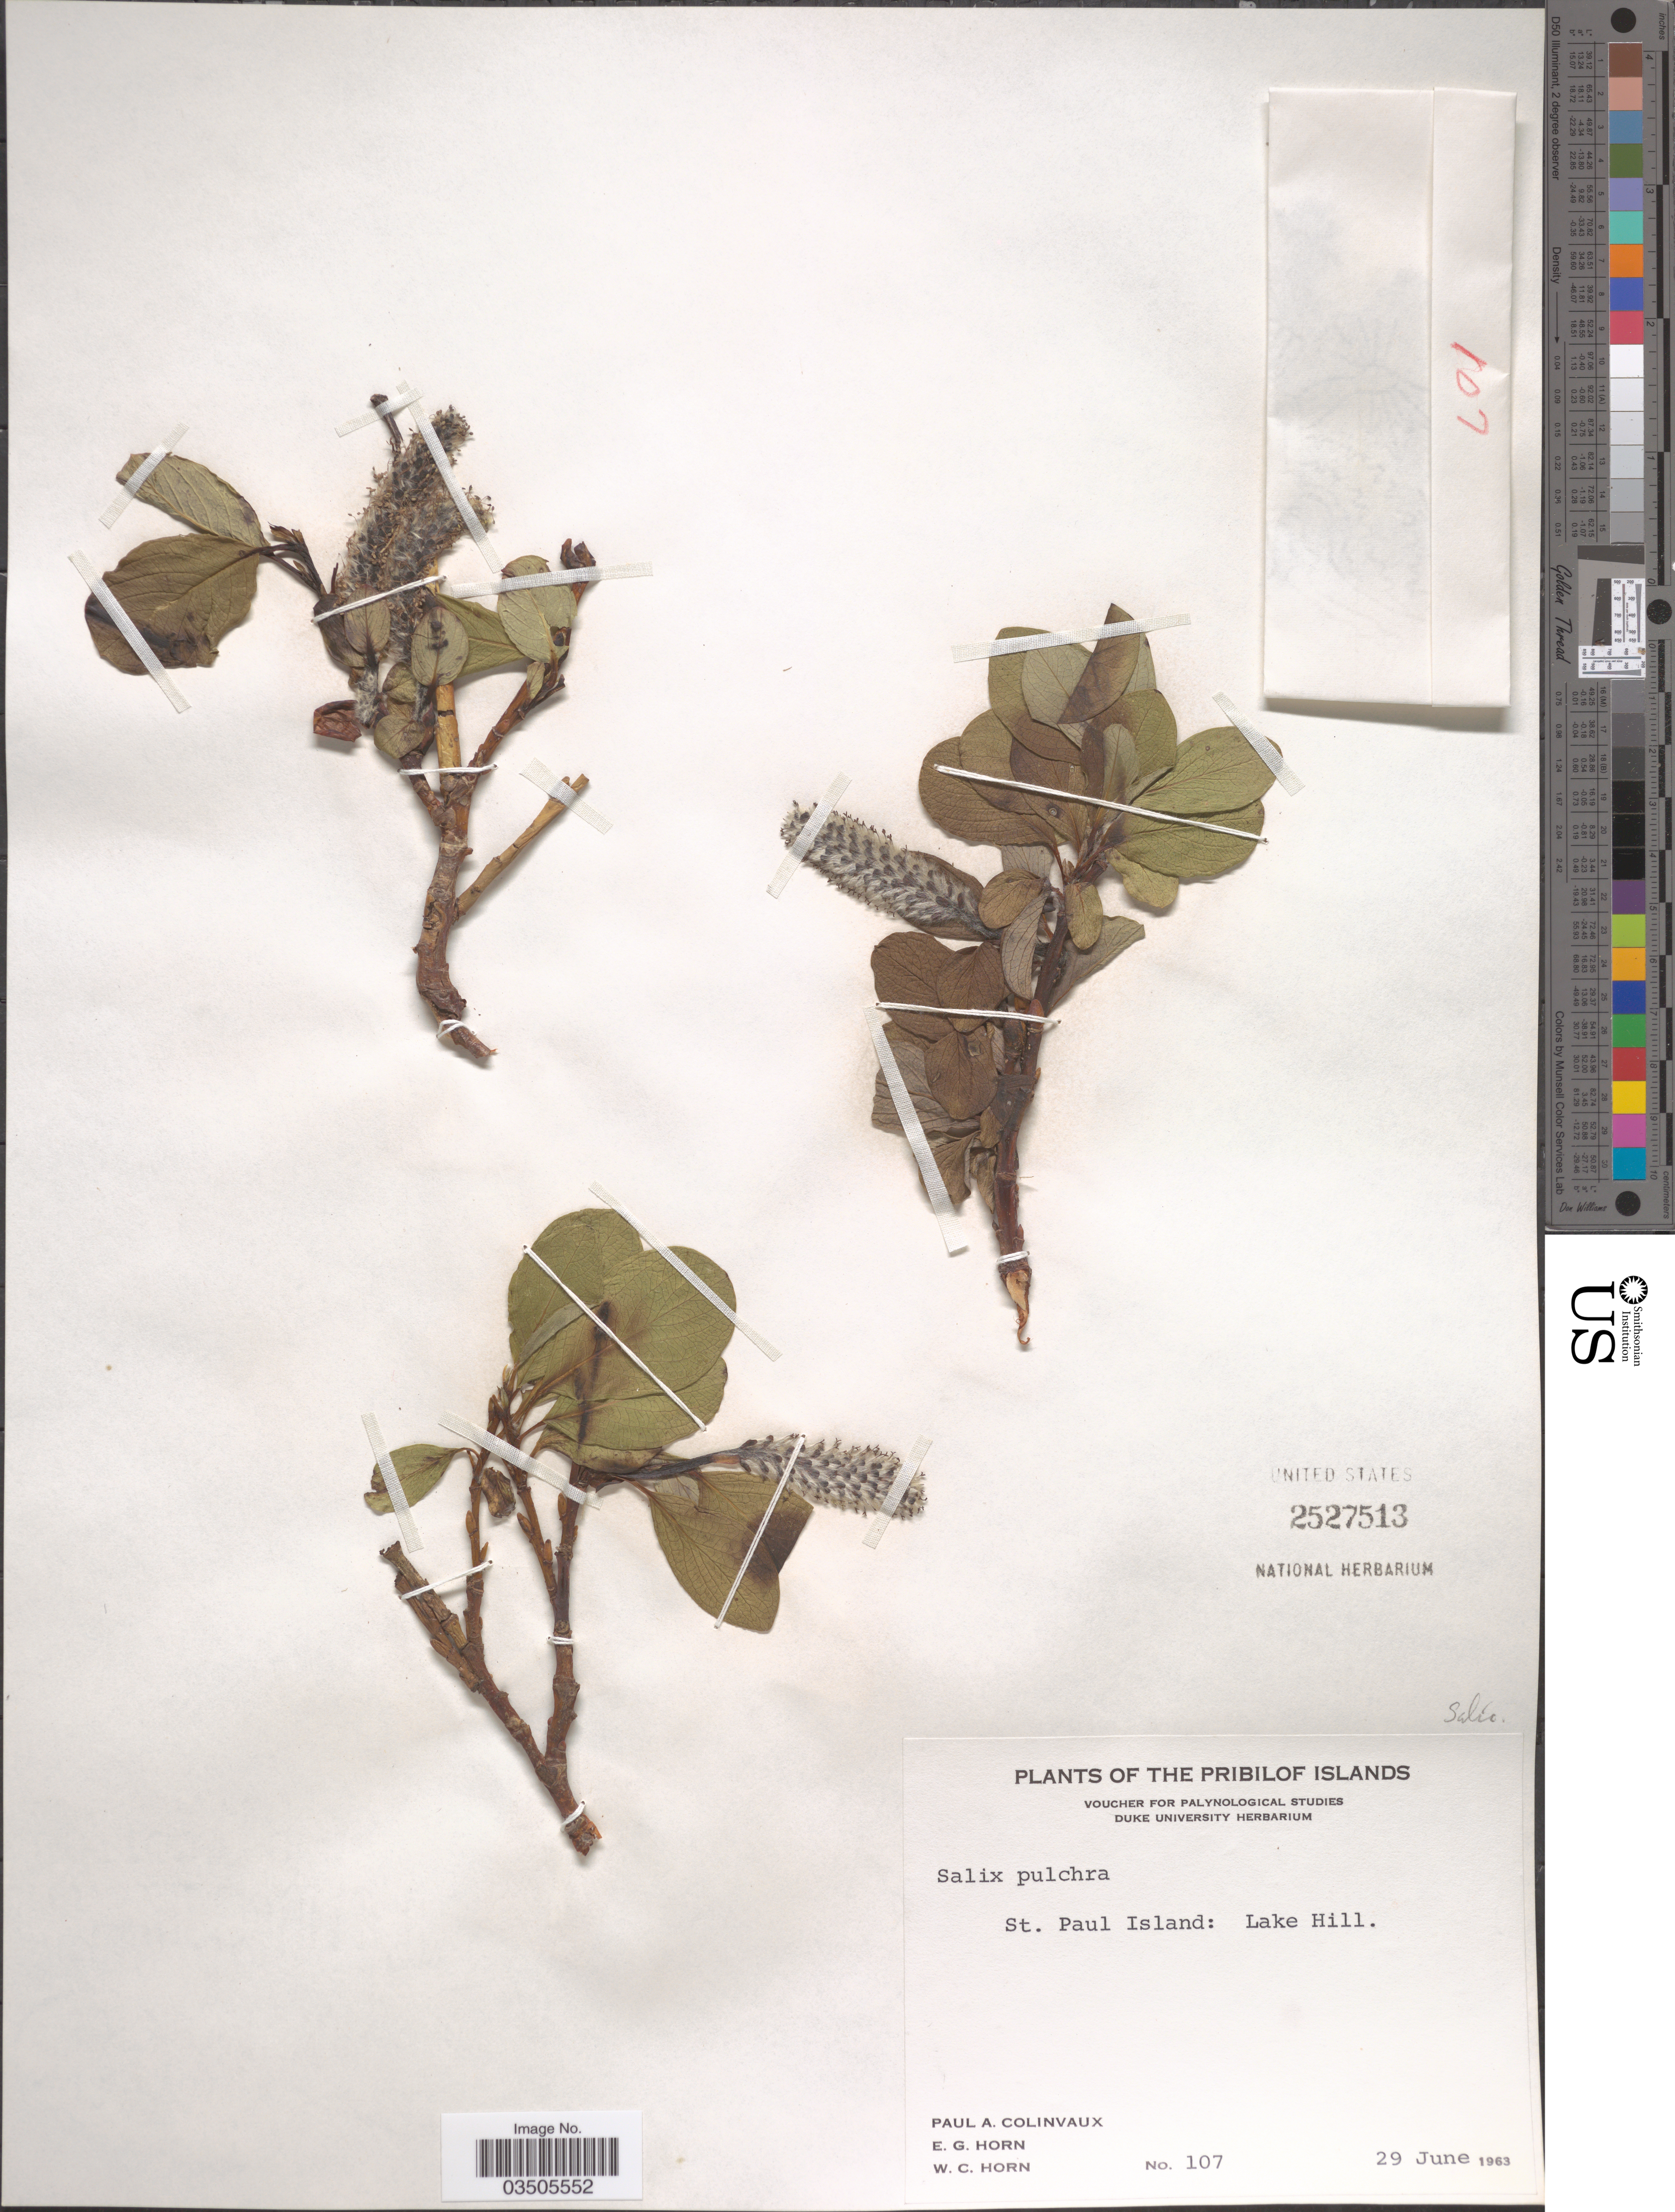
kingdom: Plantae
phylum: Tracheophyta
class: Magnoliopsida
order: Malpighiales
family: Salicaceae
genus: Salix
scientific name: Salix pulchra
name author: Cham.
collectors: P. Colinvaux, E. Horn & W. Horn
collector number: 107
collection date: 1963-06-29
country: United States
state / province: Alaska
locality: The Pribilof Islands. St. Paul Island: Lake Hill.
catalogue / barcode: US 2527513